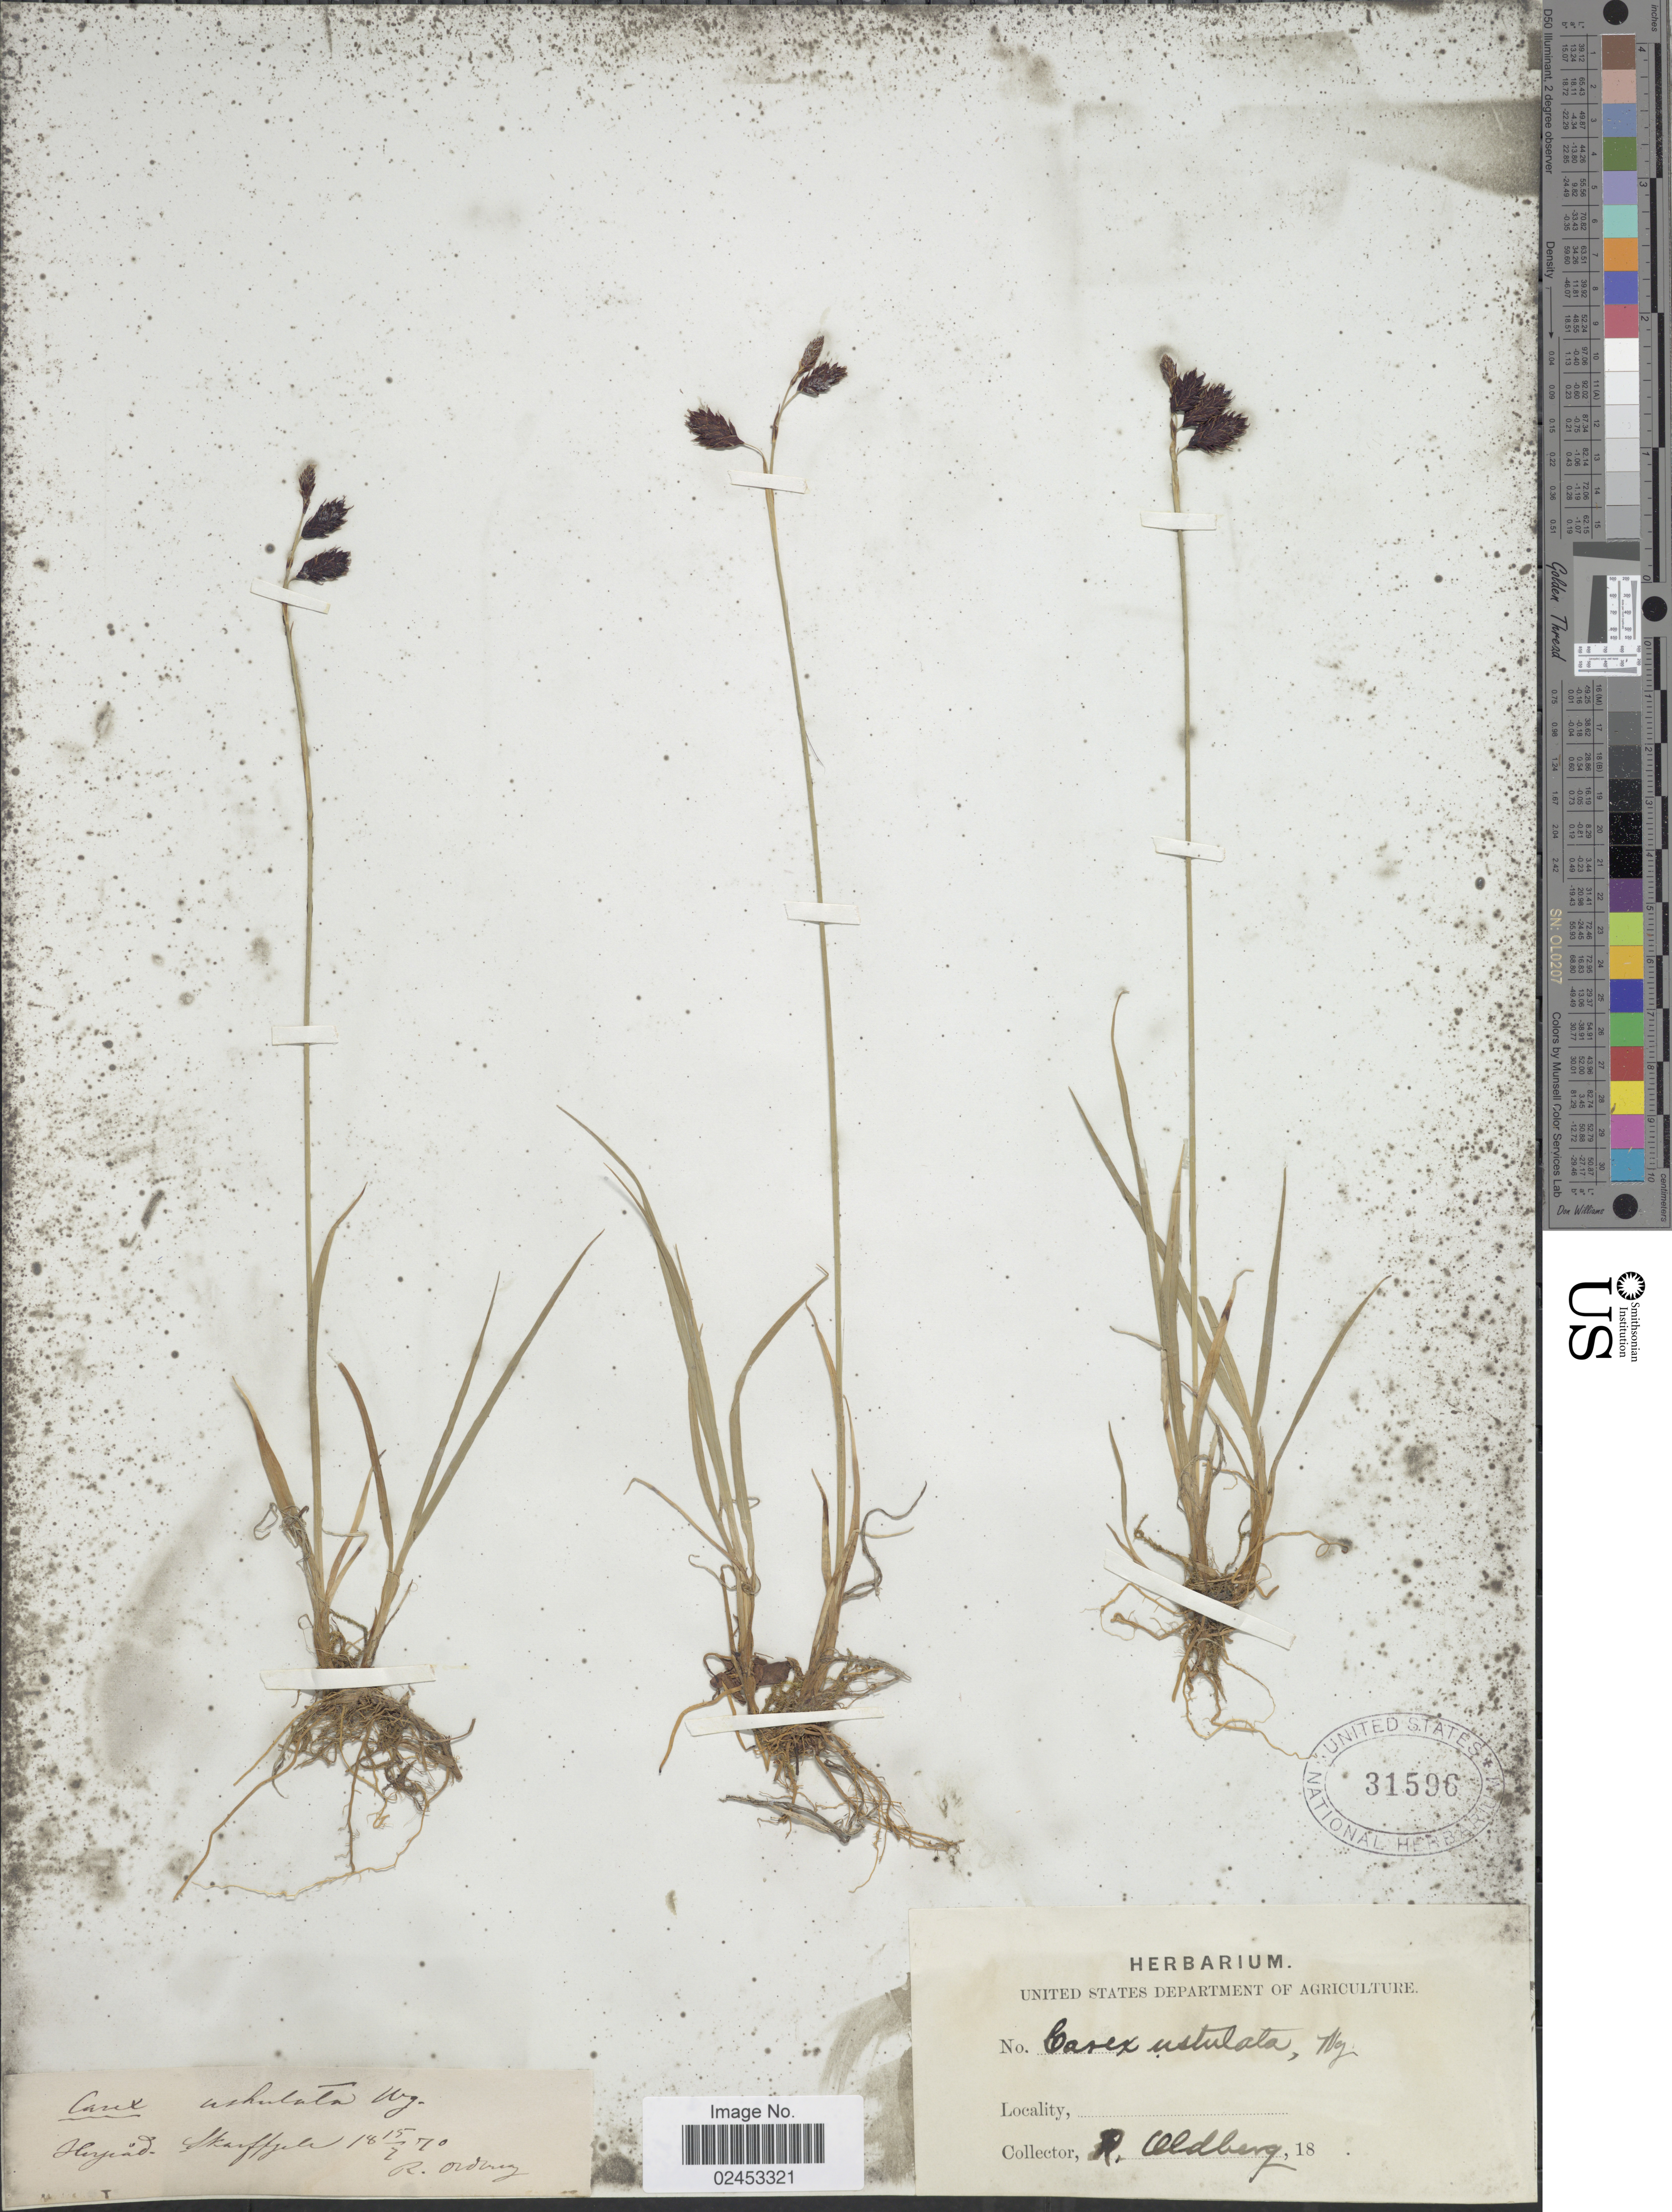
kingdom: Plantae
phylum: Tracheophyta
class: Liliopsida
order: Poales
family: Cyperaceae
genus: Carex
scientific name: Carex atrofusca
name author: Schkuhr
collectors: R. Oldberg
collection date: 1870-07-15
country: Sweden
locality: Herjeäd, [illegible text]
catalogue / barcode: US 31596